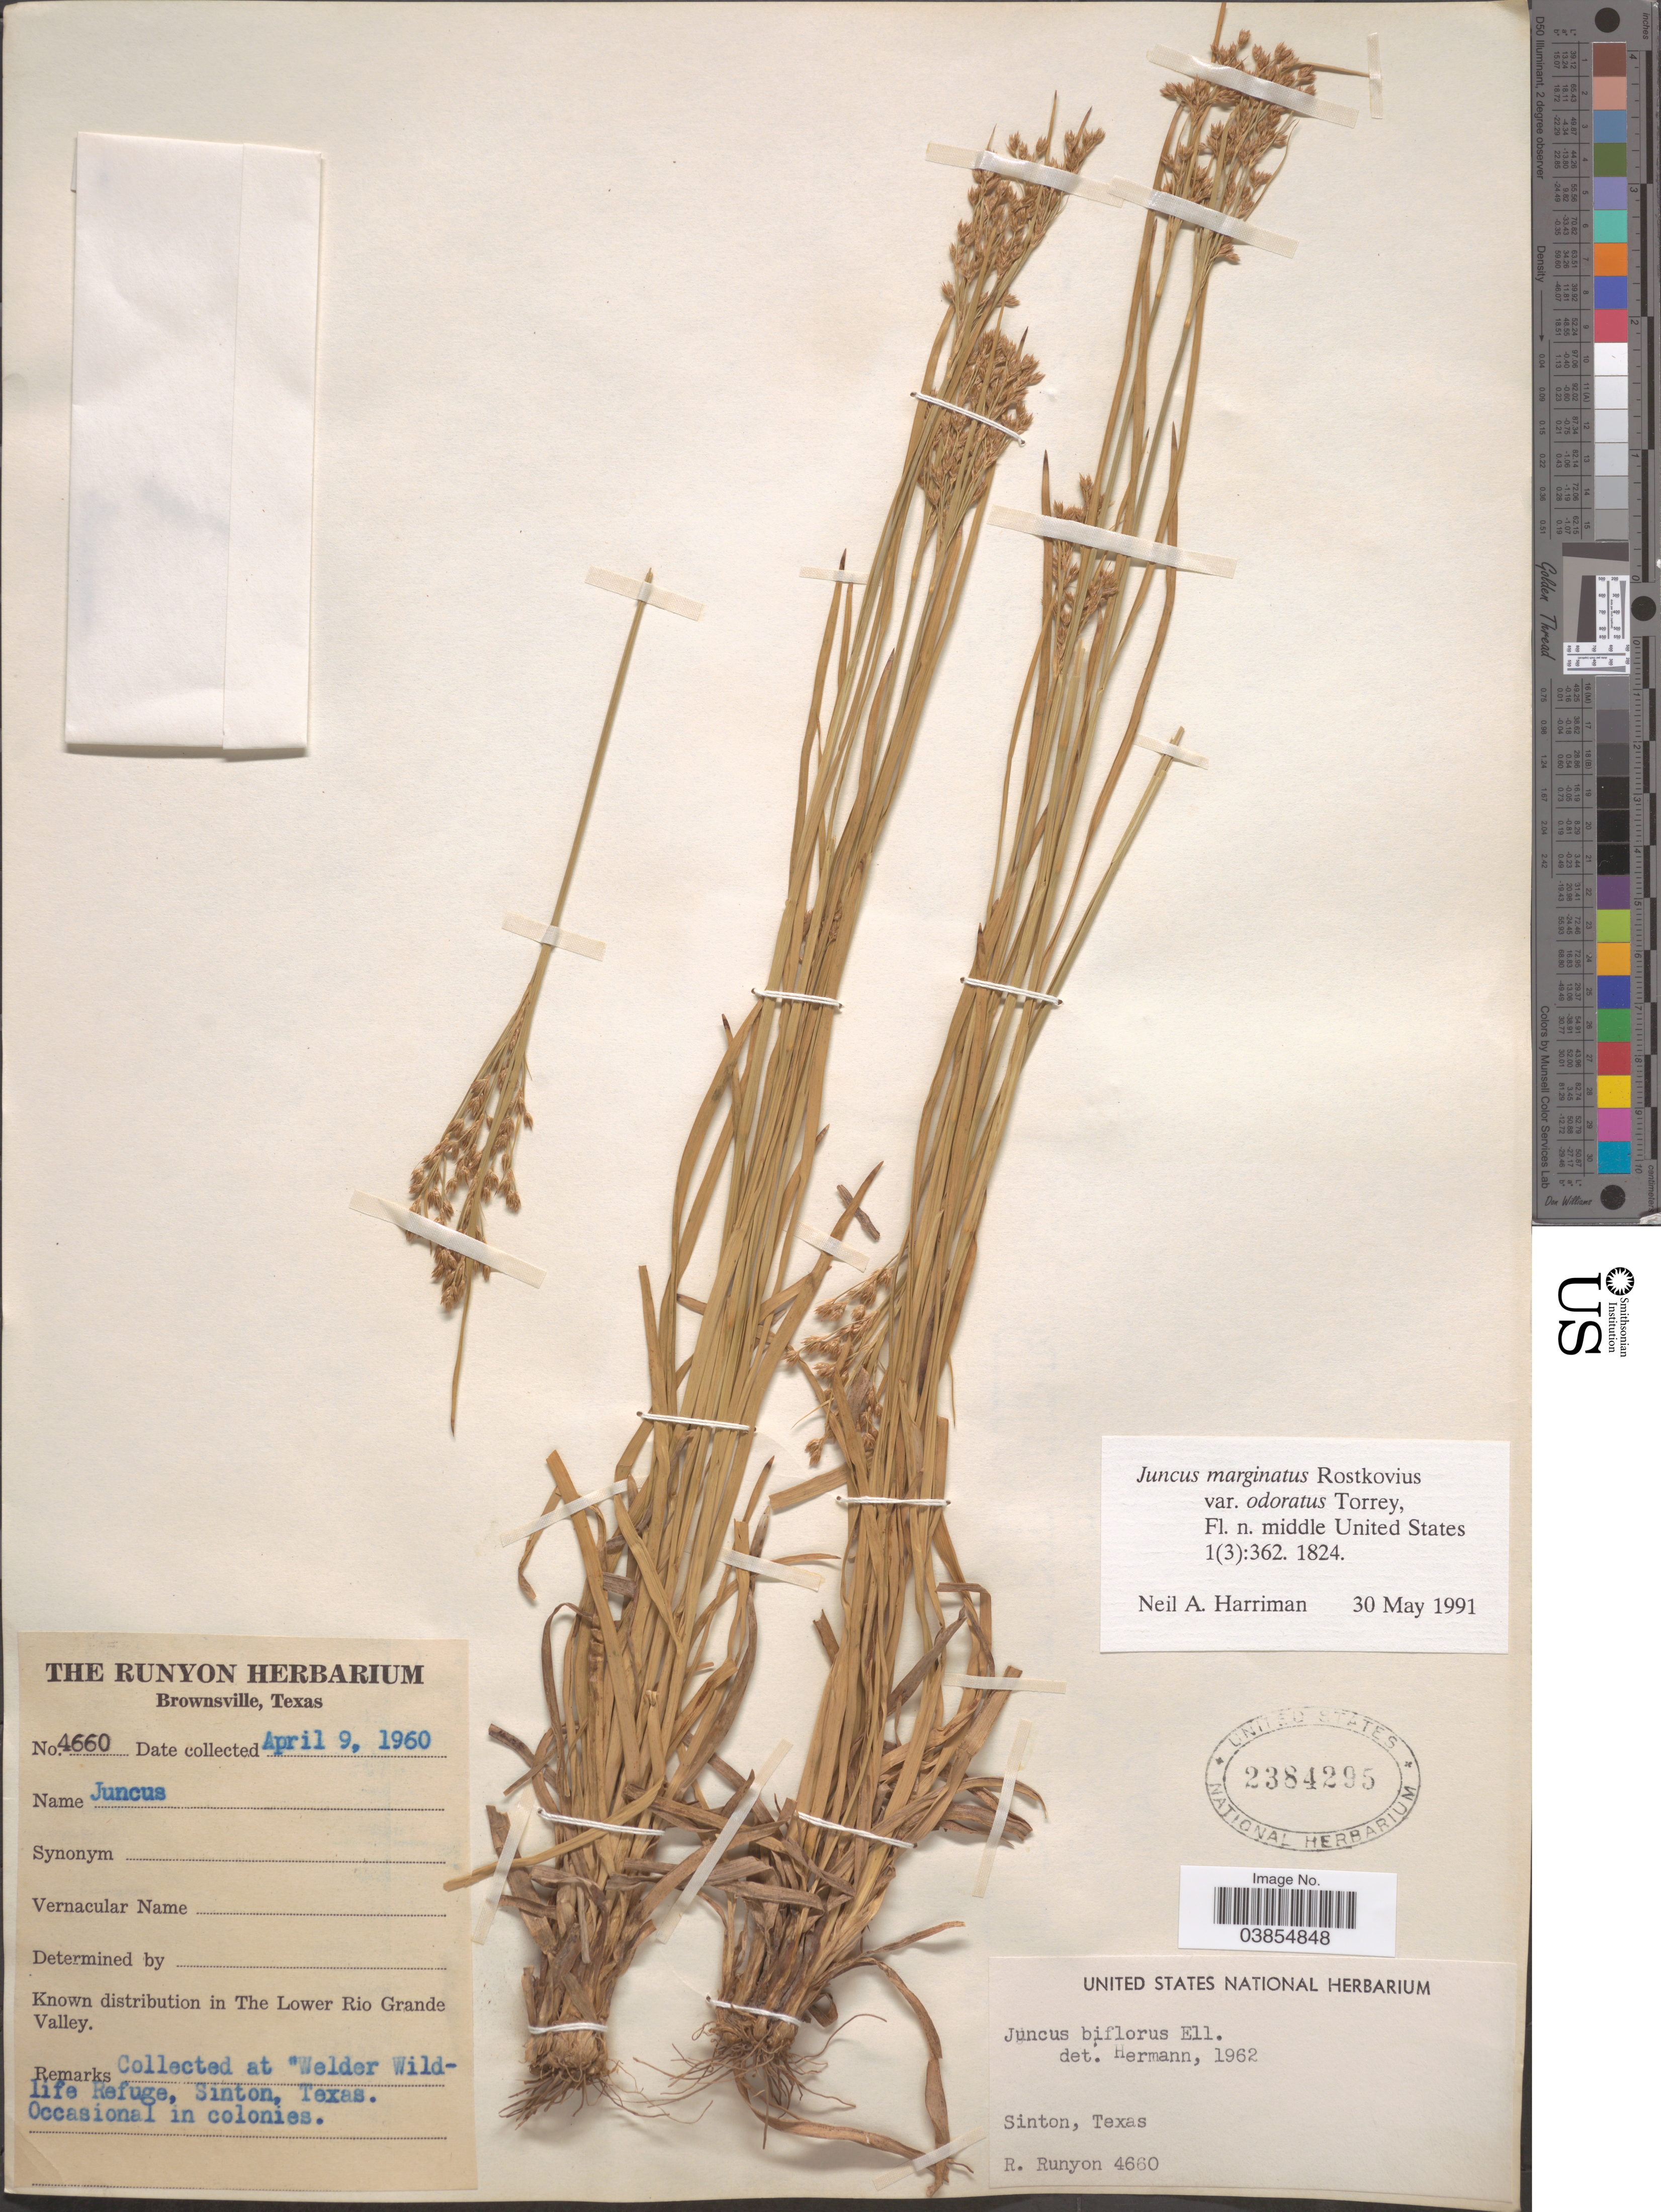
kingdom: Plantae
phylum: Tracheophyta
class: Liliopsida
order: Poales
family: Juncaceae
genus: Juncus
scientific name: Juncus marginatus var. odoratus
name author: Torr.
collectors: R. Runyon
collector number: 4660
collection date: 1960-04-09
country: United States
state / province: Texas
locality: In The Lower Rio Grande Valley. Welder Wildlife Refuge, Sinton.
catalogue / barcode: US 2384295